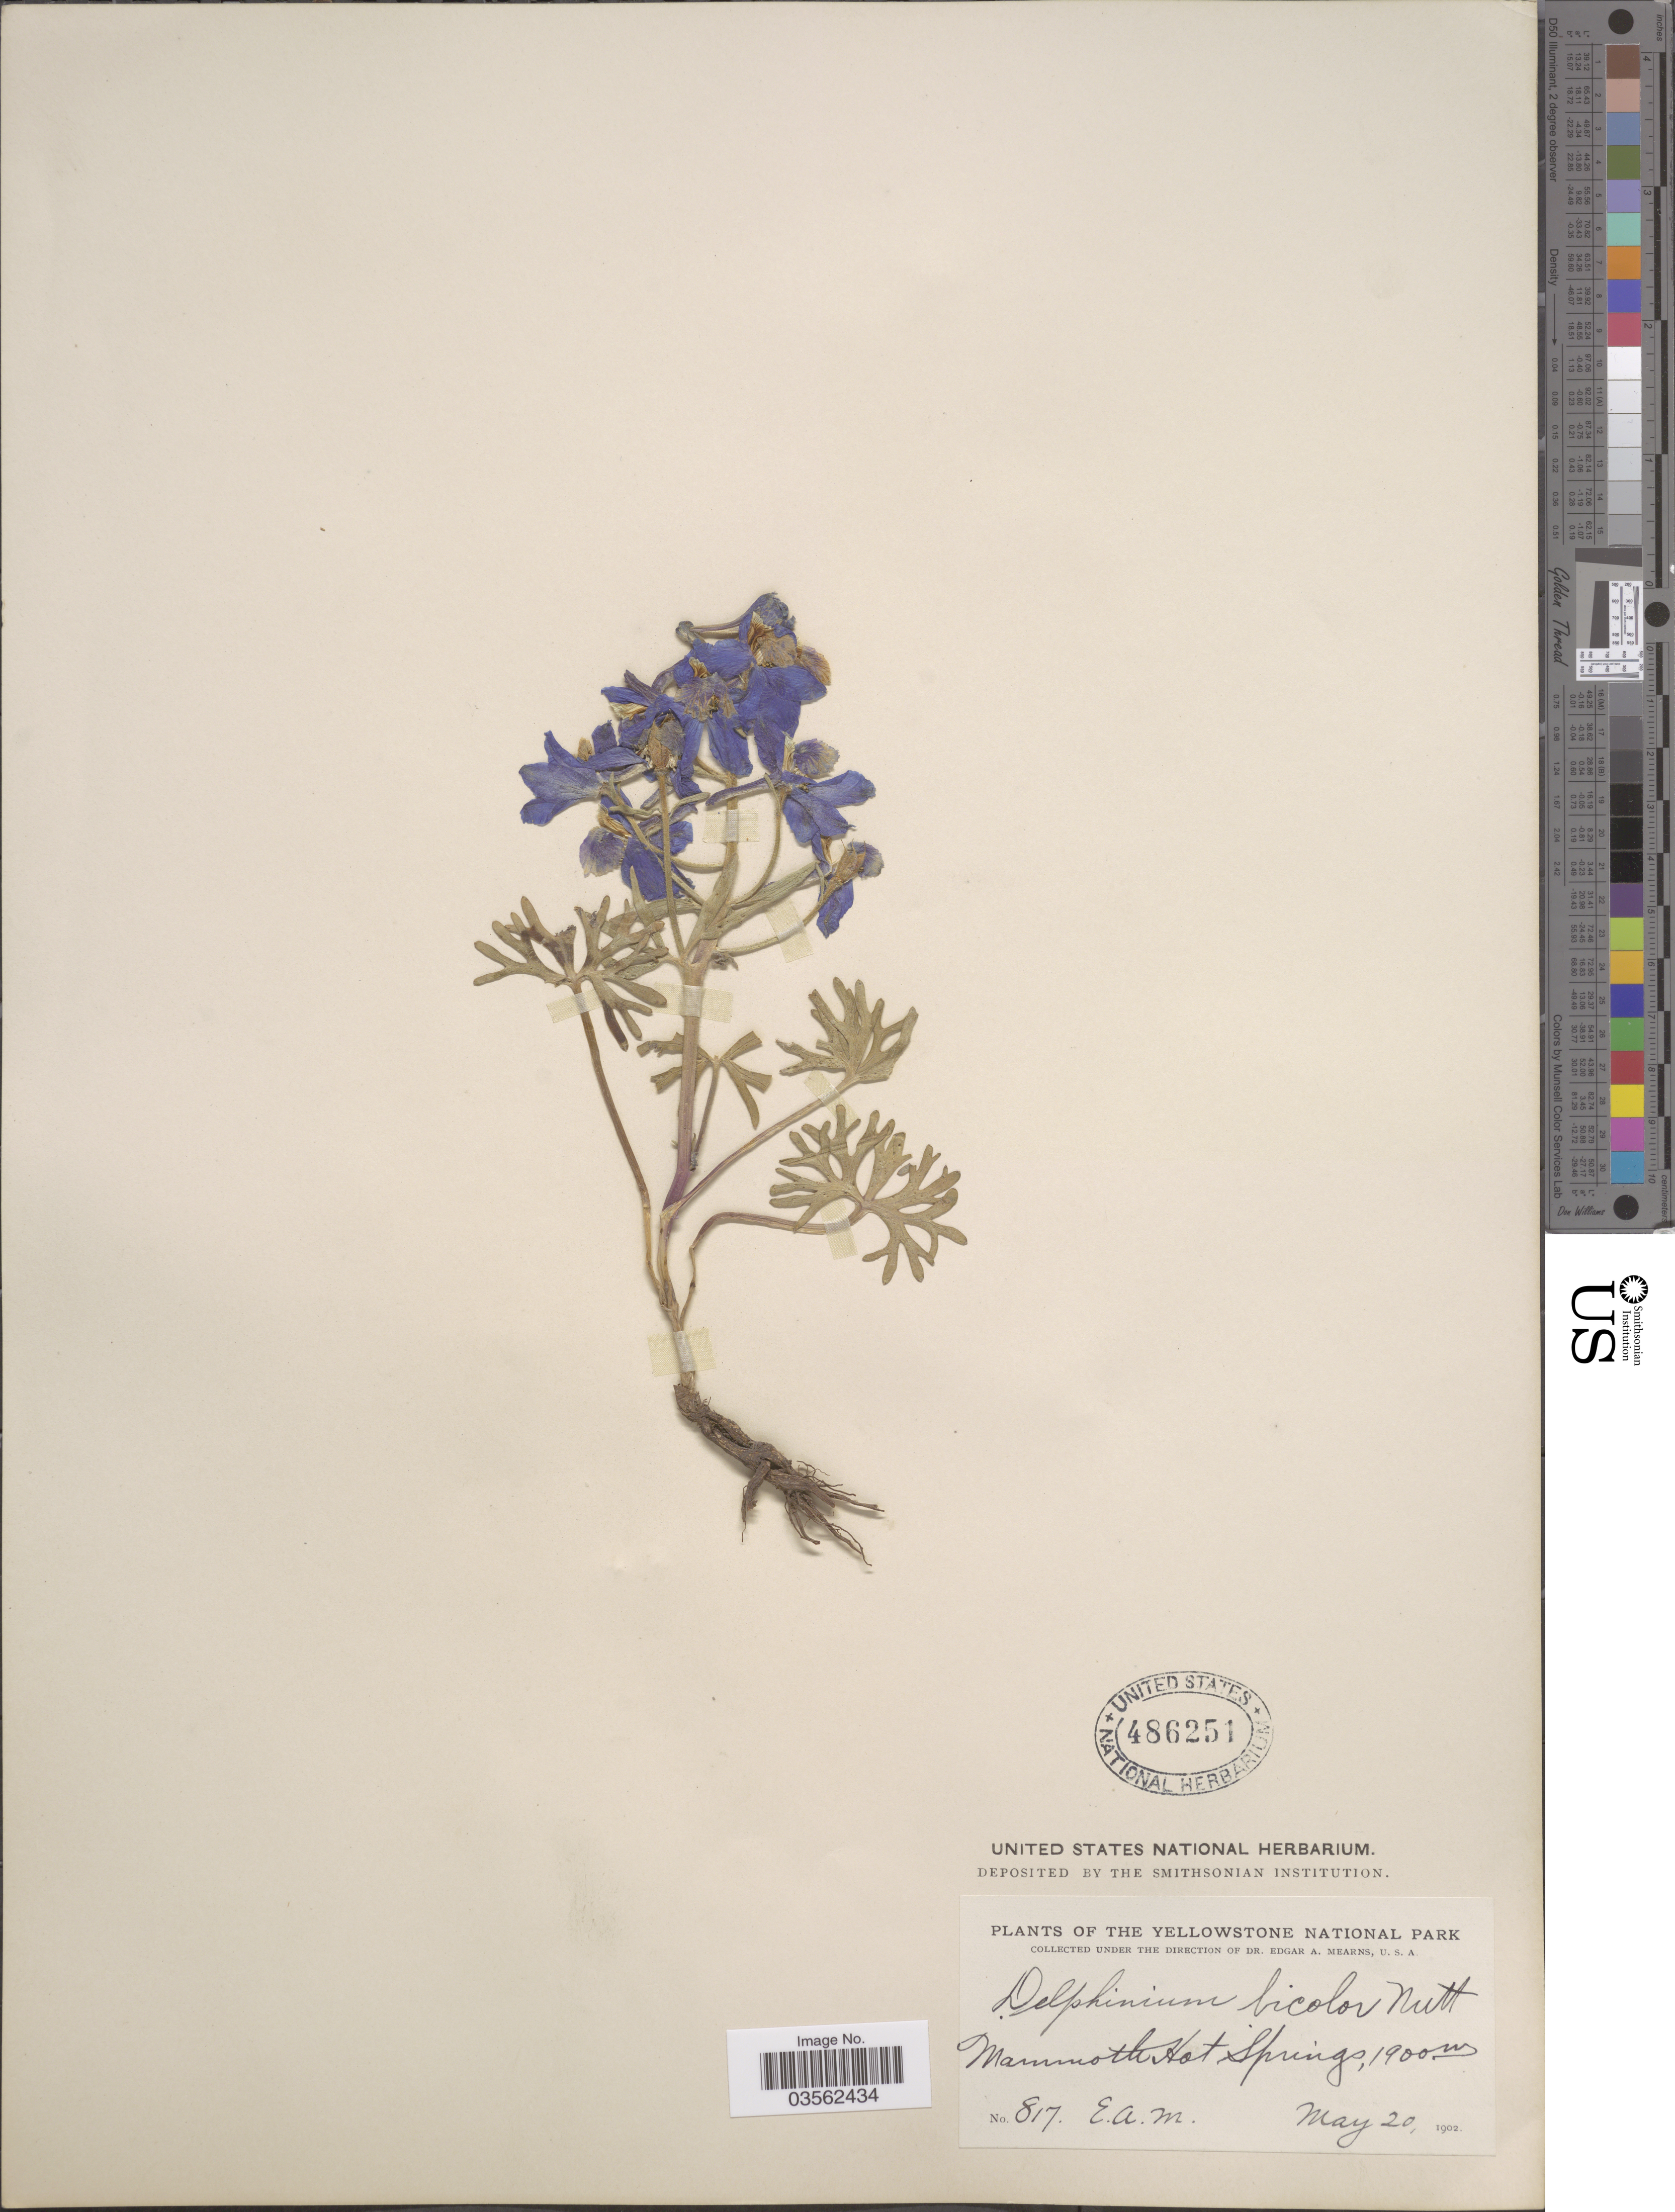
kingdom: Plantae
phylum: Tracheophyta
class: Magnoliopsida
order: Ranunculales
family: Ranunculaceae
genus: Delphinium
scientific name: Delphinium bicolor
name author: Nutt.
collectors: E. A. Mearns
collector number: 817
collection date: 1902-05-20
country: United States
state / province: Wyoming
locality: The Yellowstone National Park. Mammoth Hot Springs.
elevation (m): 1900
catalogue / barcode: US 486251